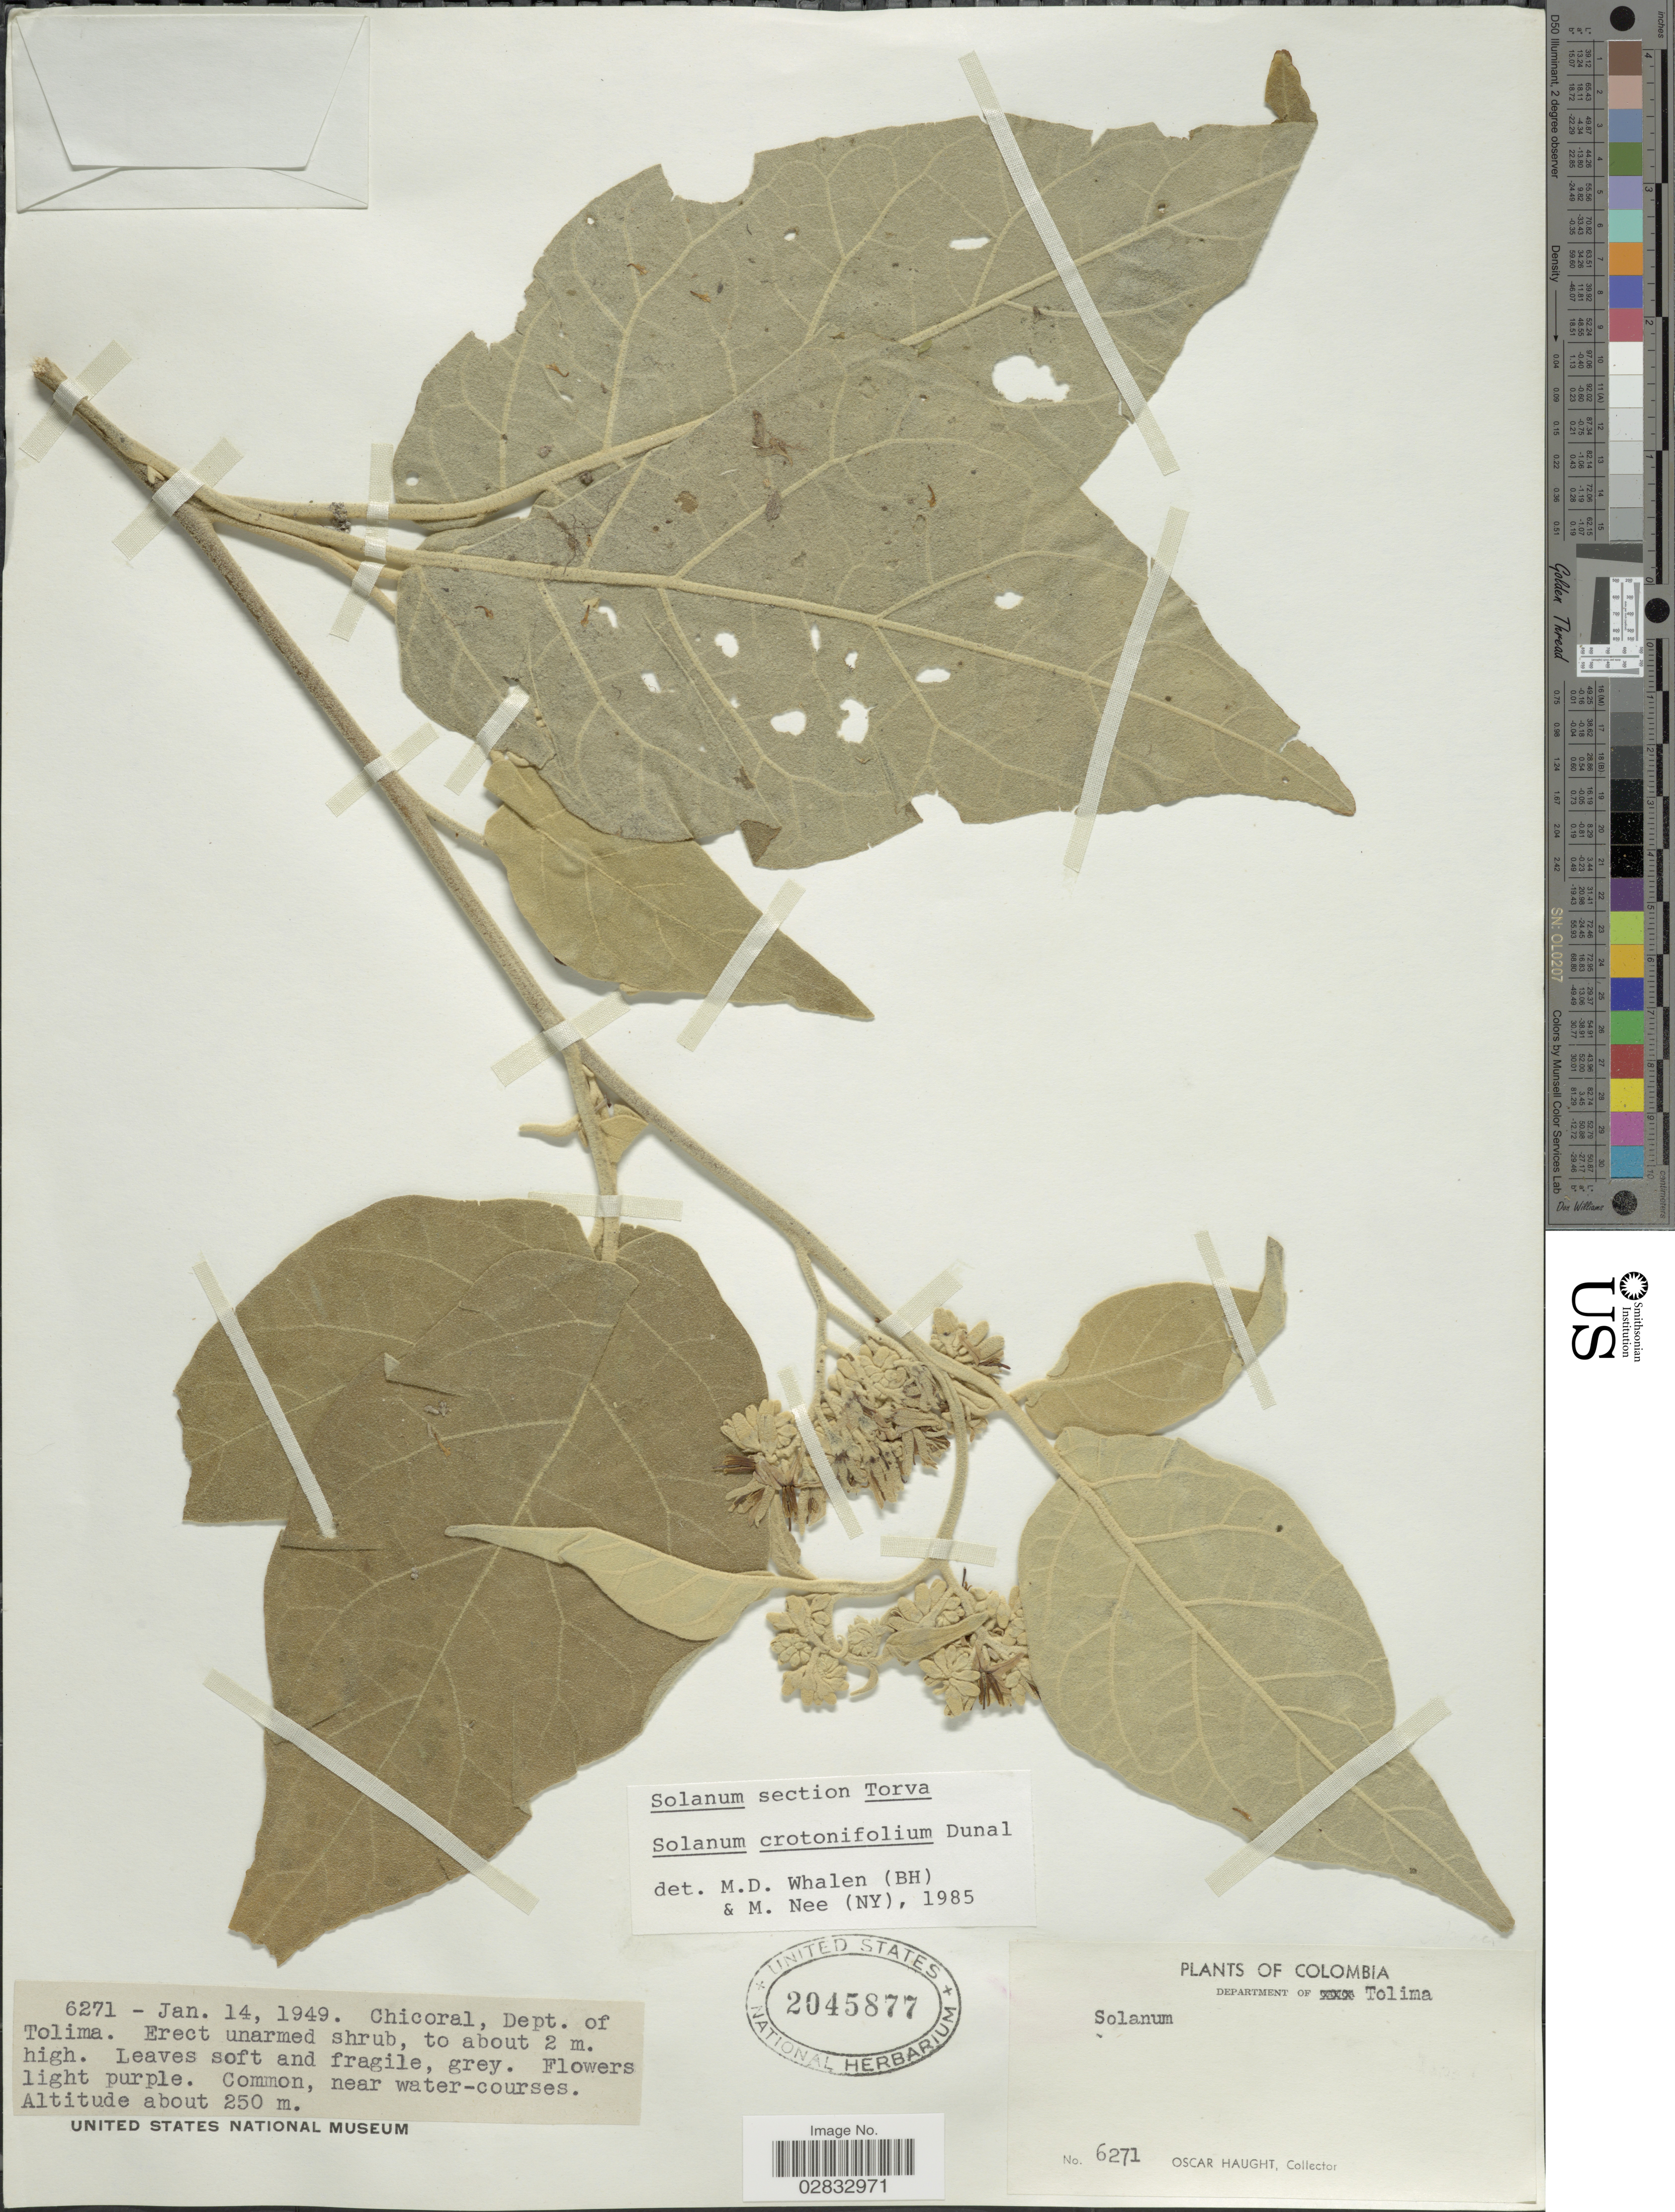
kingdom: Plantae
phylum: Tracheophyta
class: Magnoliopsida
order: Solanales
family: Solanaceae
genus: Solanum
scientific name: Solanum crotonifolium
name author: Dunal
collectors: O. Haught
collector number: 6271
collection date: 1949-01-14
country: Colombia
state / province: Tolima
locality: Chicoral, Department of Tolima.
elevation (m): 250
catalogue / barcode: US 2045877